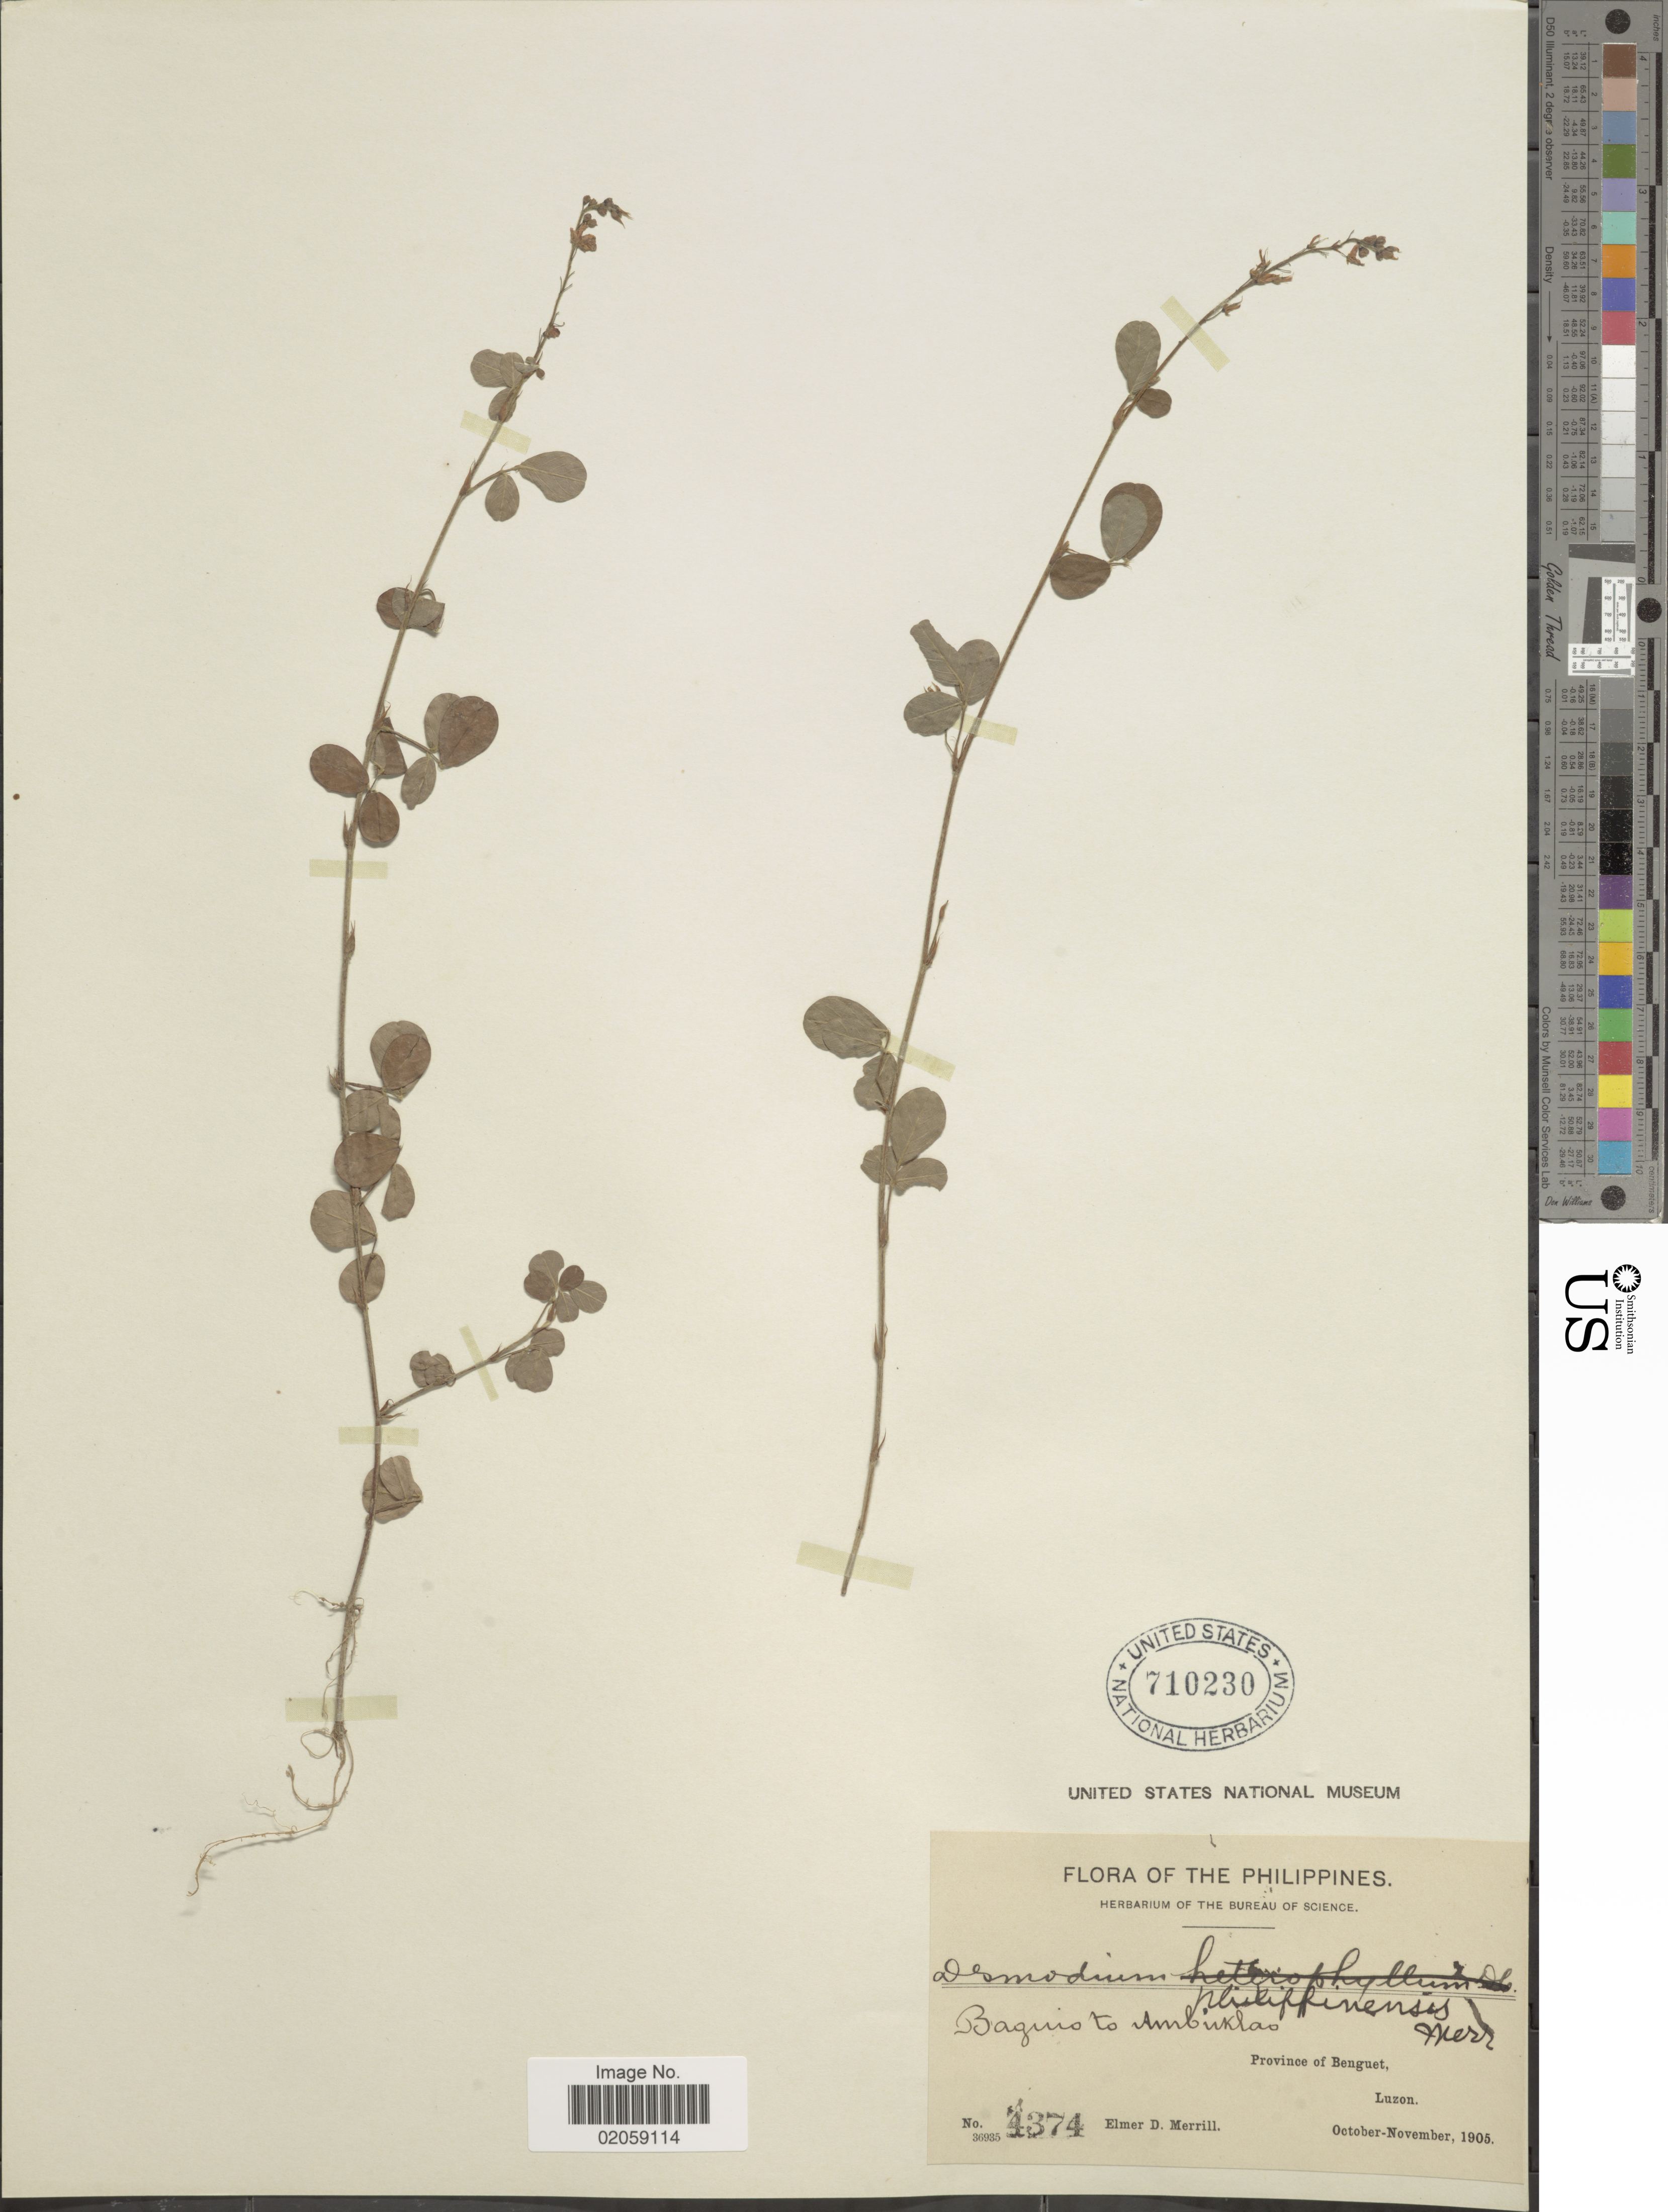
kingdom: Plantae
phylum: Tracheophyta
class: Magnoliopsida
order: Fabales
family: Fabaceae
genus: Grona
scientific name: Grona heterocarpos subsp. heterocarpos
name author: (L.) H. Ohashi & K. Ohashi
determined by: Strong, Mark T., (BOT), Smithsonian Institution - National Museum of Natural History (UNITED STATES)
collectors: E. D. Merrill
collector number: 4374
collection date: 1905-10/1905-11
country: Philippines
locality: Baguio to Ambuklas. Province of Benguet, Luzon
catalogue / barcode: US 710230